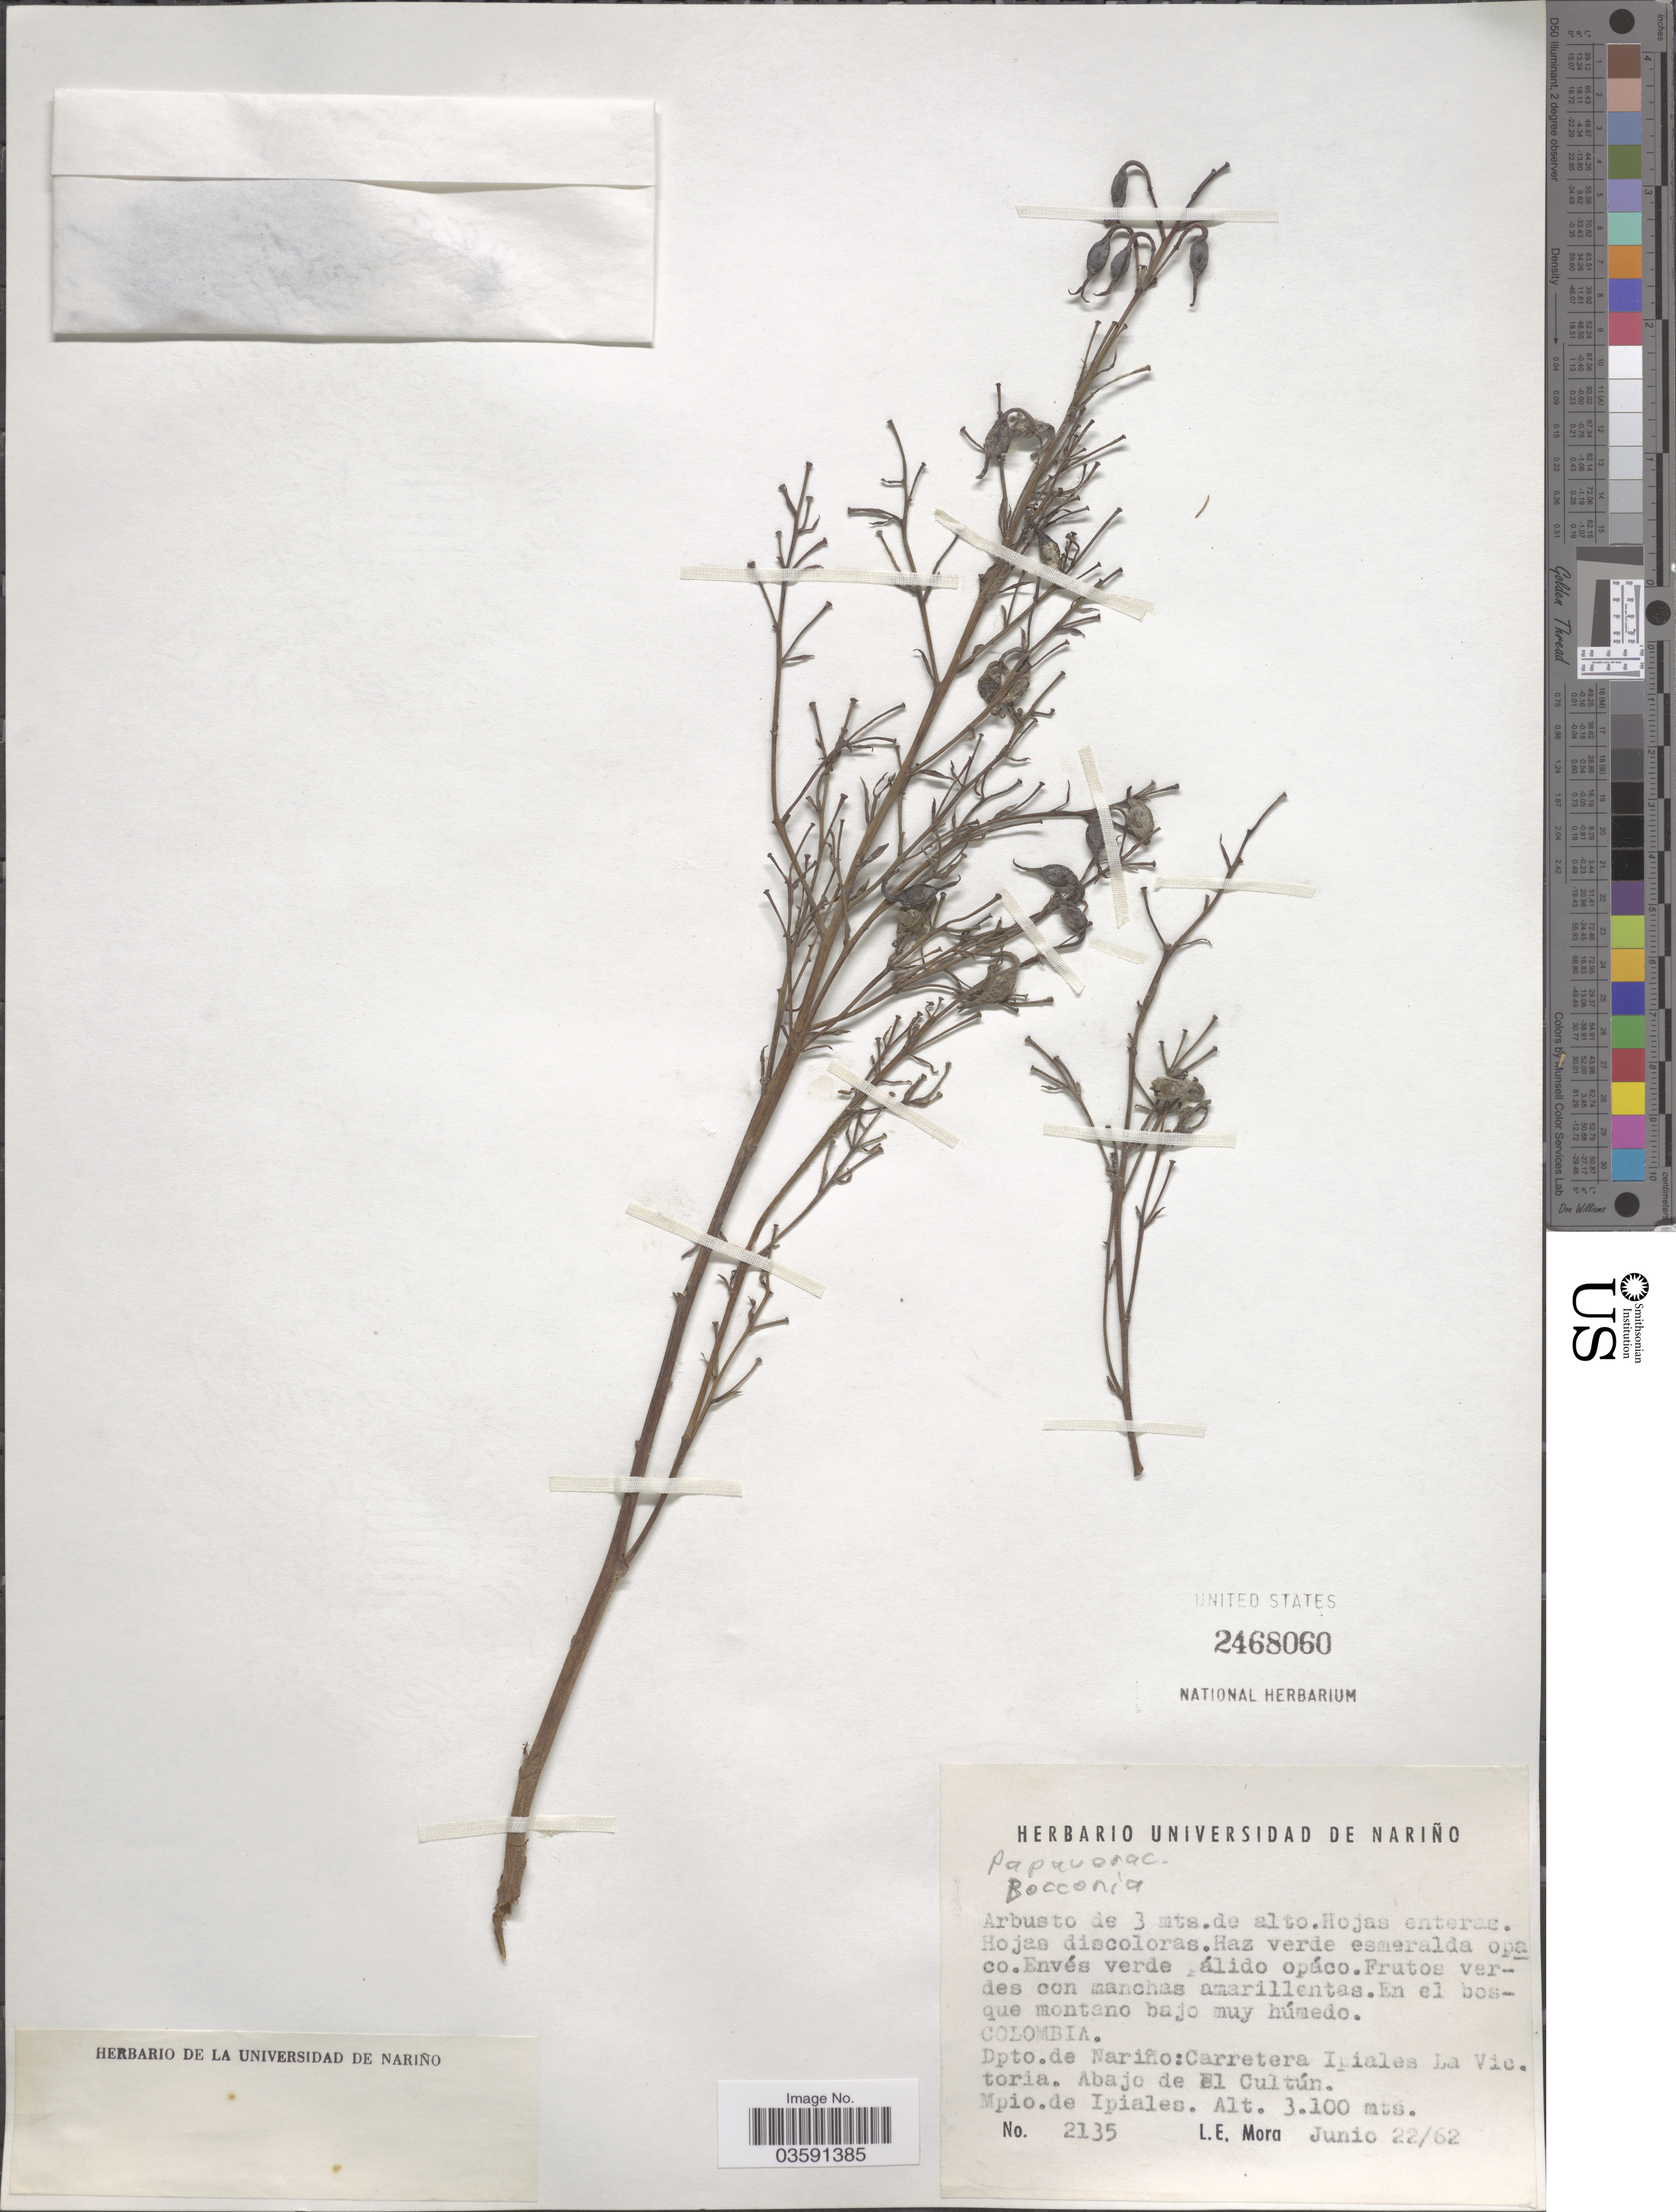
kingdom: Plantae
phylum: Tracheophyta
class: Magnoliopsida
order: Ranunculales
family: Papaveraceae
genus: Bocconia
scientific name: Bocconia sp.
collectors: L. Mora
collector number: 2135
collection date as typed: Transcribed d/m/y: 22/6/62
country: Colombia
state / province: Nariño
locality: Dpto. de Nariño: Carretera Ipiales La Victoria. Abajo de El Cultún. Mpio. de Ipiales.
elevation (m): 3100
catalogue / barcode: US 2468060